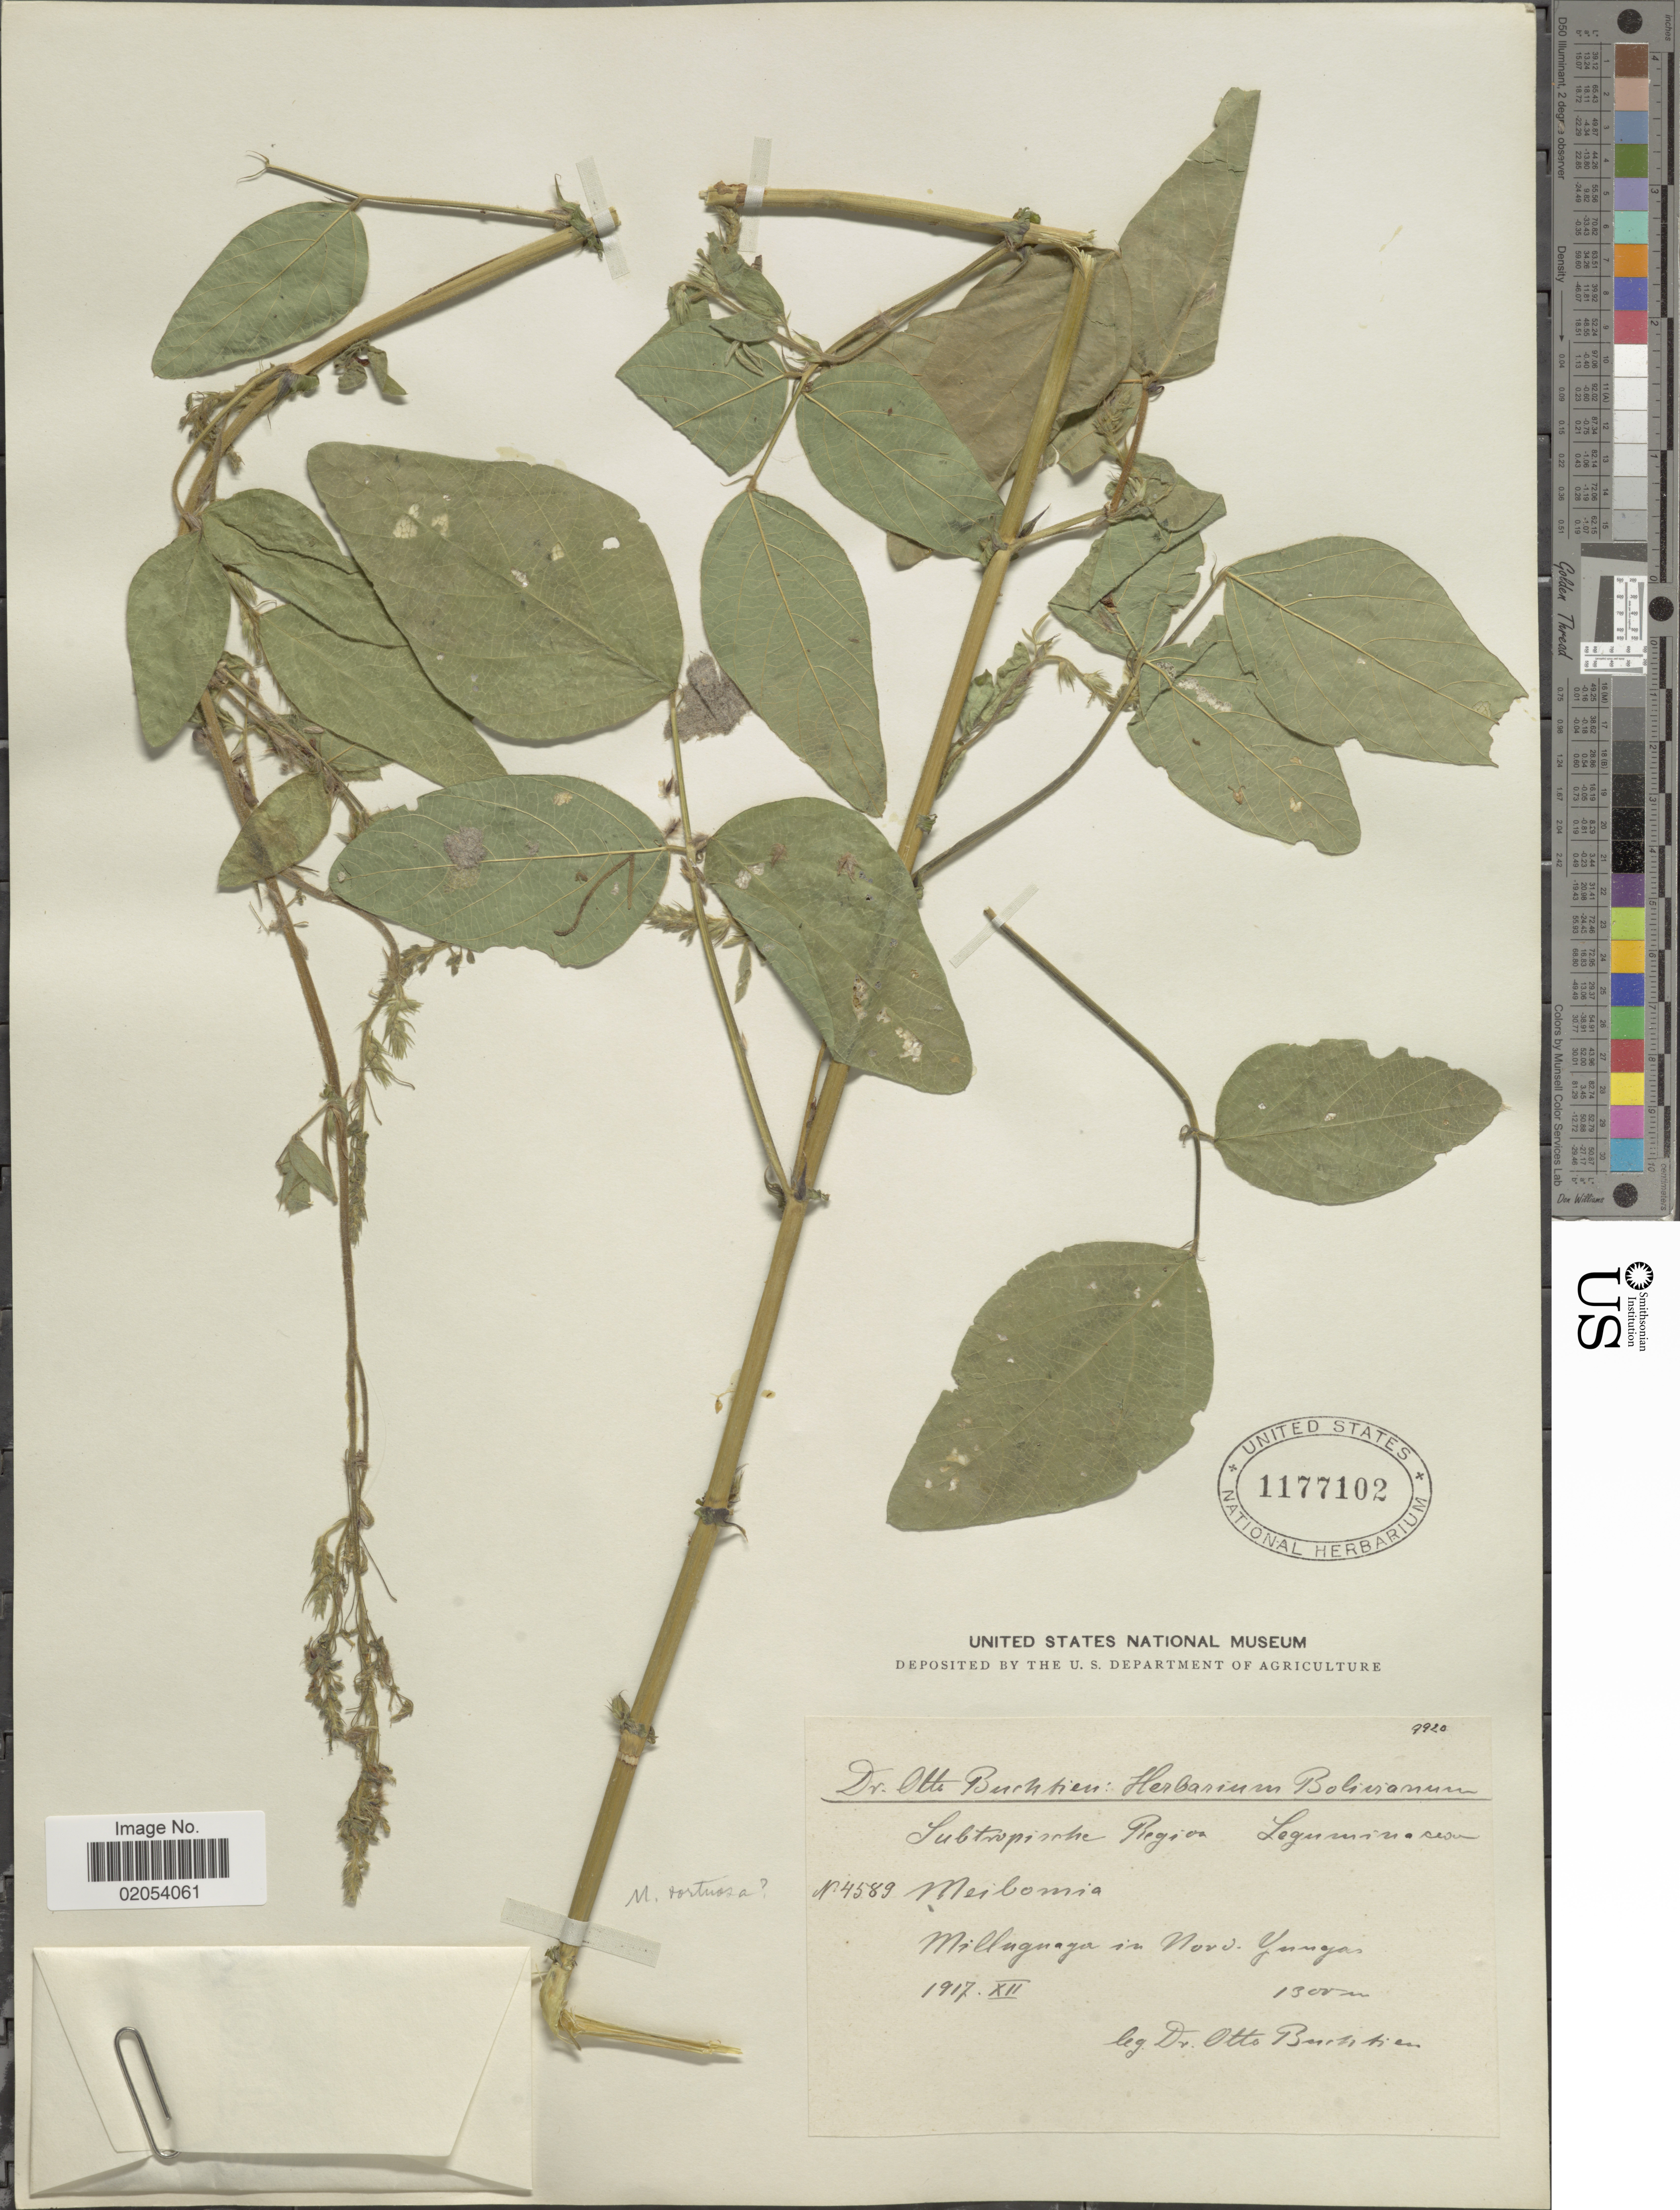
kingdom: Plantae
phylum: Tracheophyta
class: Magnoliopsida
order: Fabales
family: Fabaceae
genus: Desmodium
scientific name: Desmodium tortuosum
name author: (Sw.) DC.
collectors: O. Buchtien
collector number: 4589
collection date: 1917-12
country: Bolivia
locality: Milluguaya in Nord-Yungas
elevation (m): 1300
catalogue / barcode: US 1177102